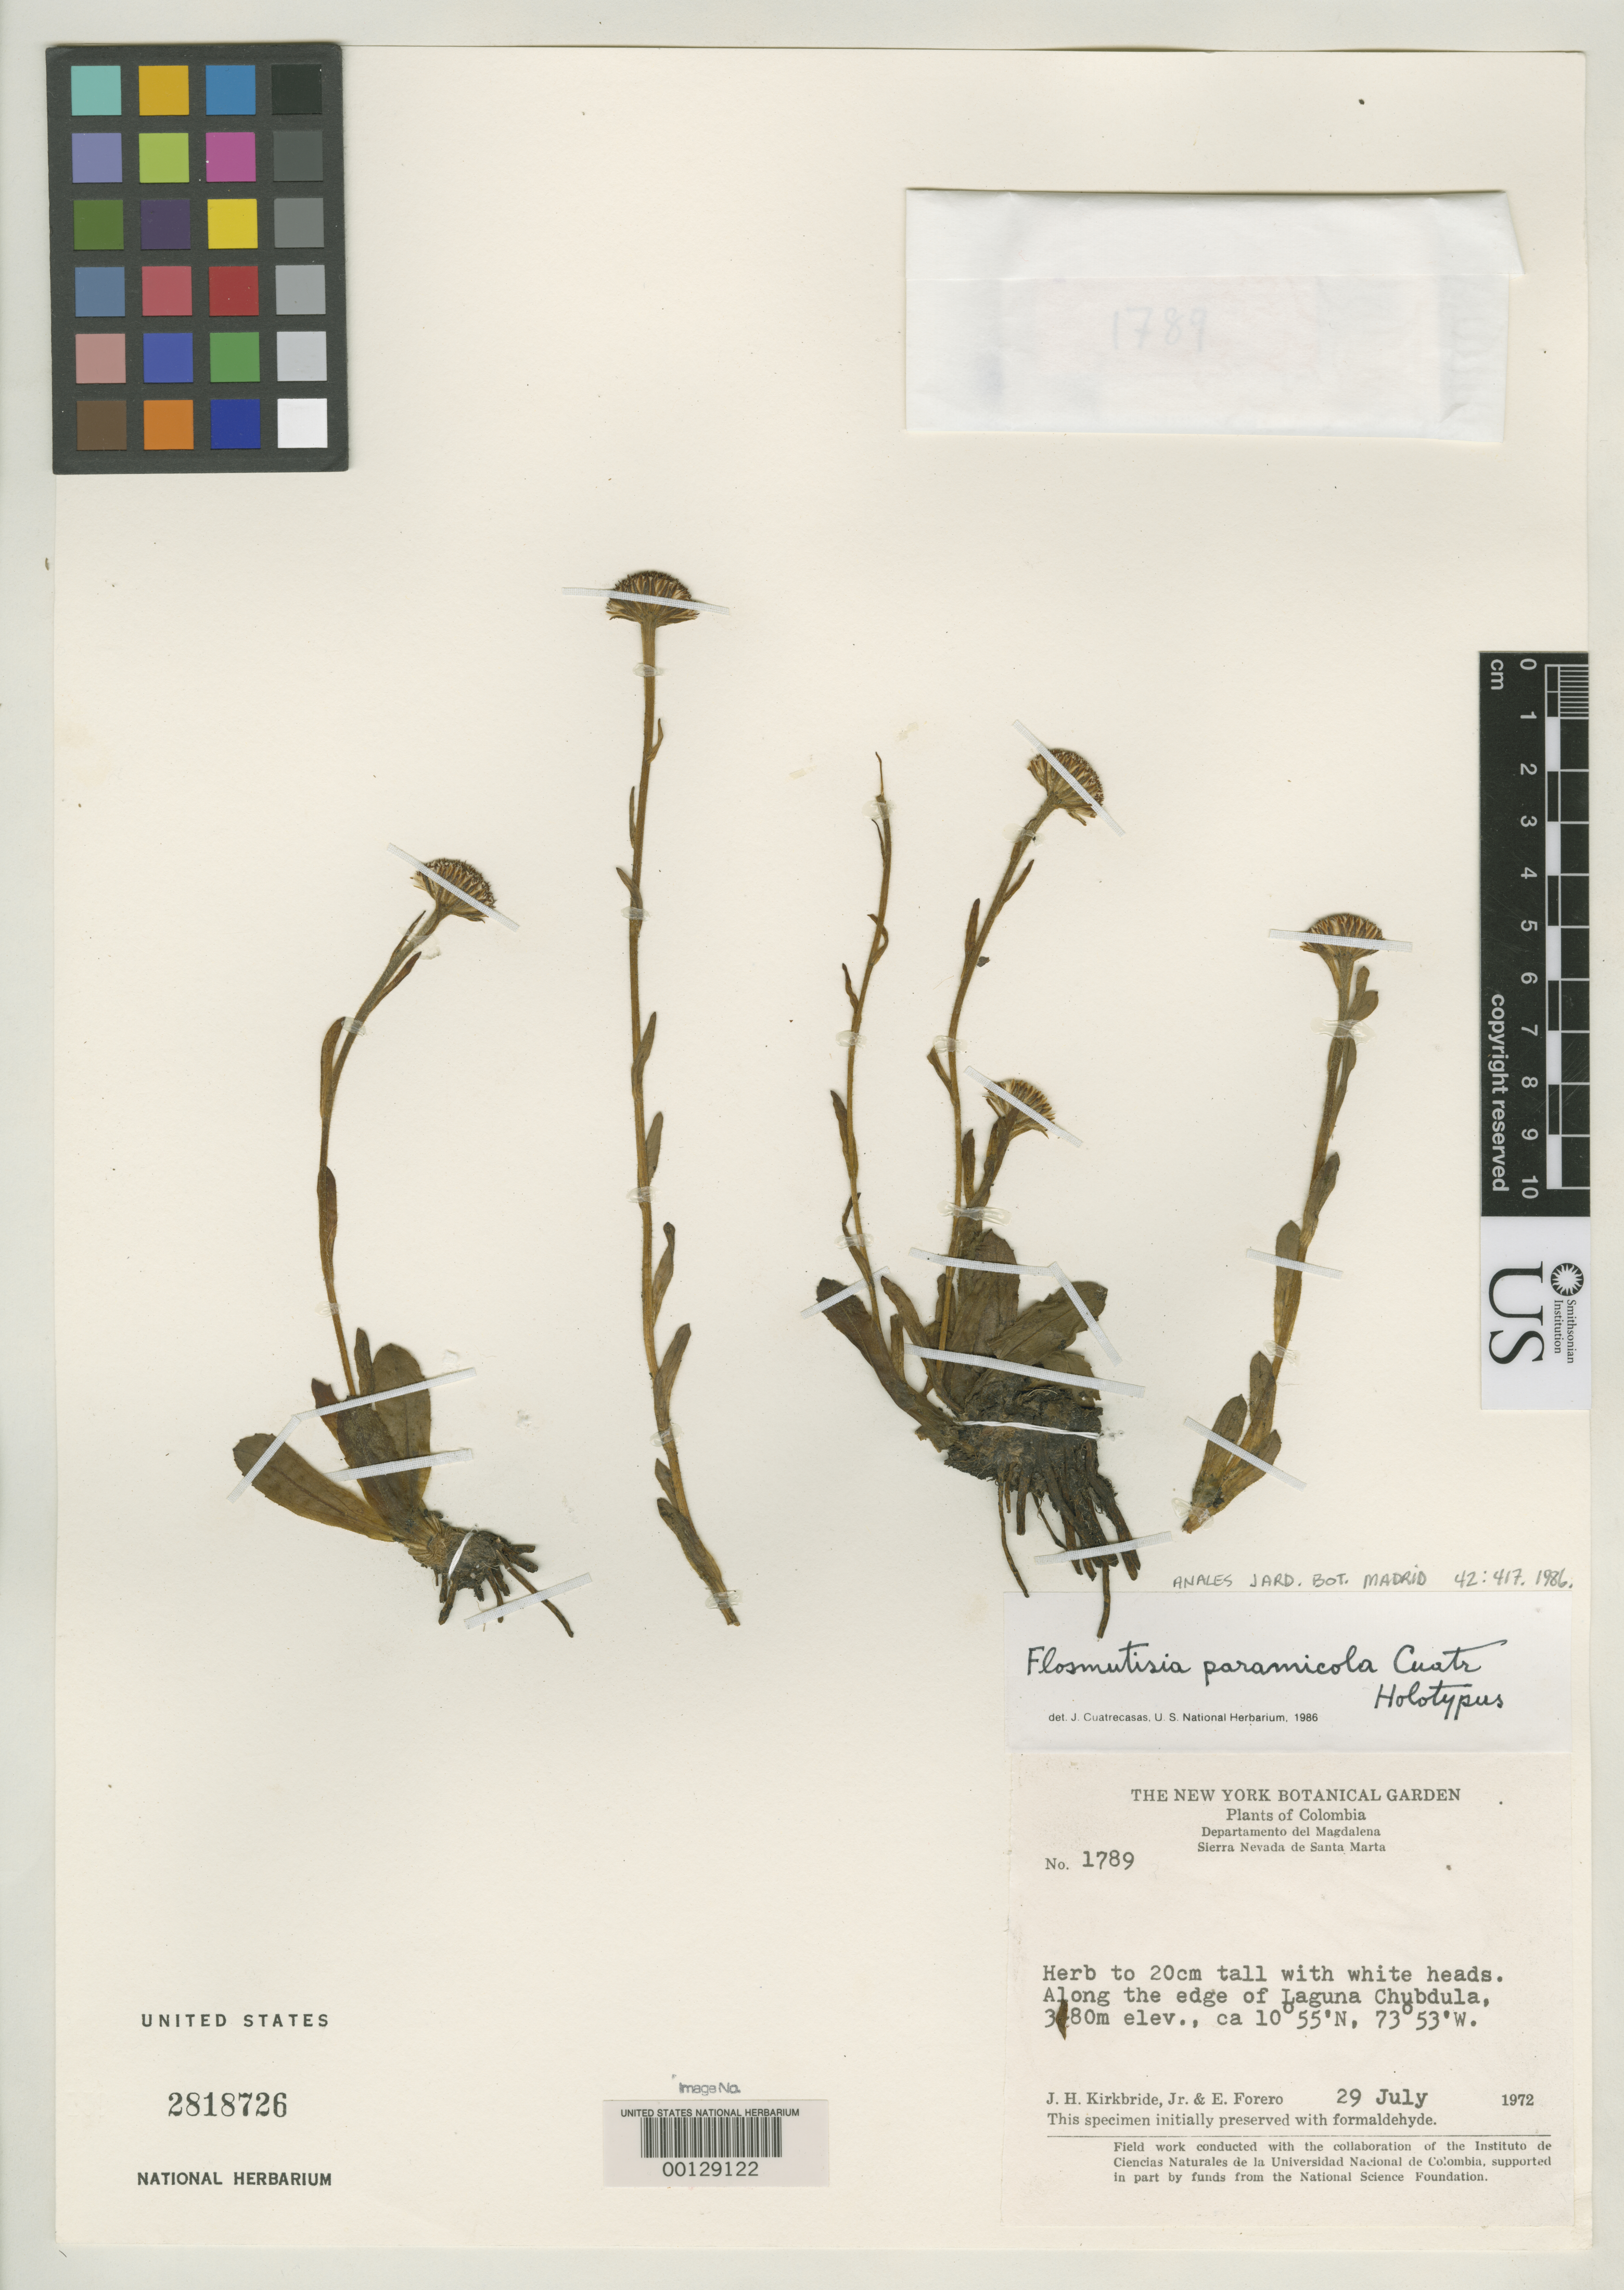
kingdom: Plantae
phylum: Tracheophyta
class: Magnoliopsida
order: Asterales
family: Asteraceae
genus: Flosmutisia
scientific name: Flosmutisia paramicola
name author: Cuatrec.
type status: Holotype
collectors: J. H. Kirkbride & E. Forero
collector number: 1789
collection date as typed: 29 Jul 1972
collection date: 1972-07-29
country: Colombia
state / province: Magdalena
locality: Sierra Nevada de Santa Marta, Laguna Chubdula.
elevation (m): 3480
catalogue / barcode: US 2818726